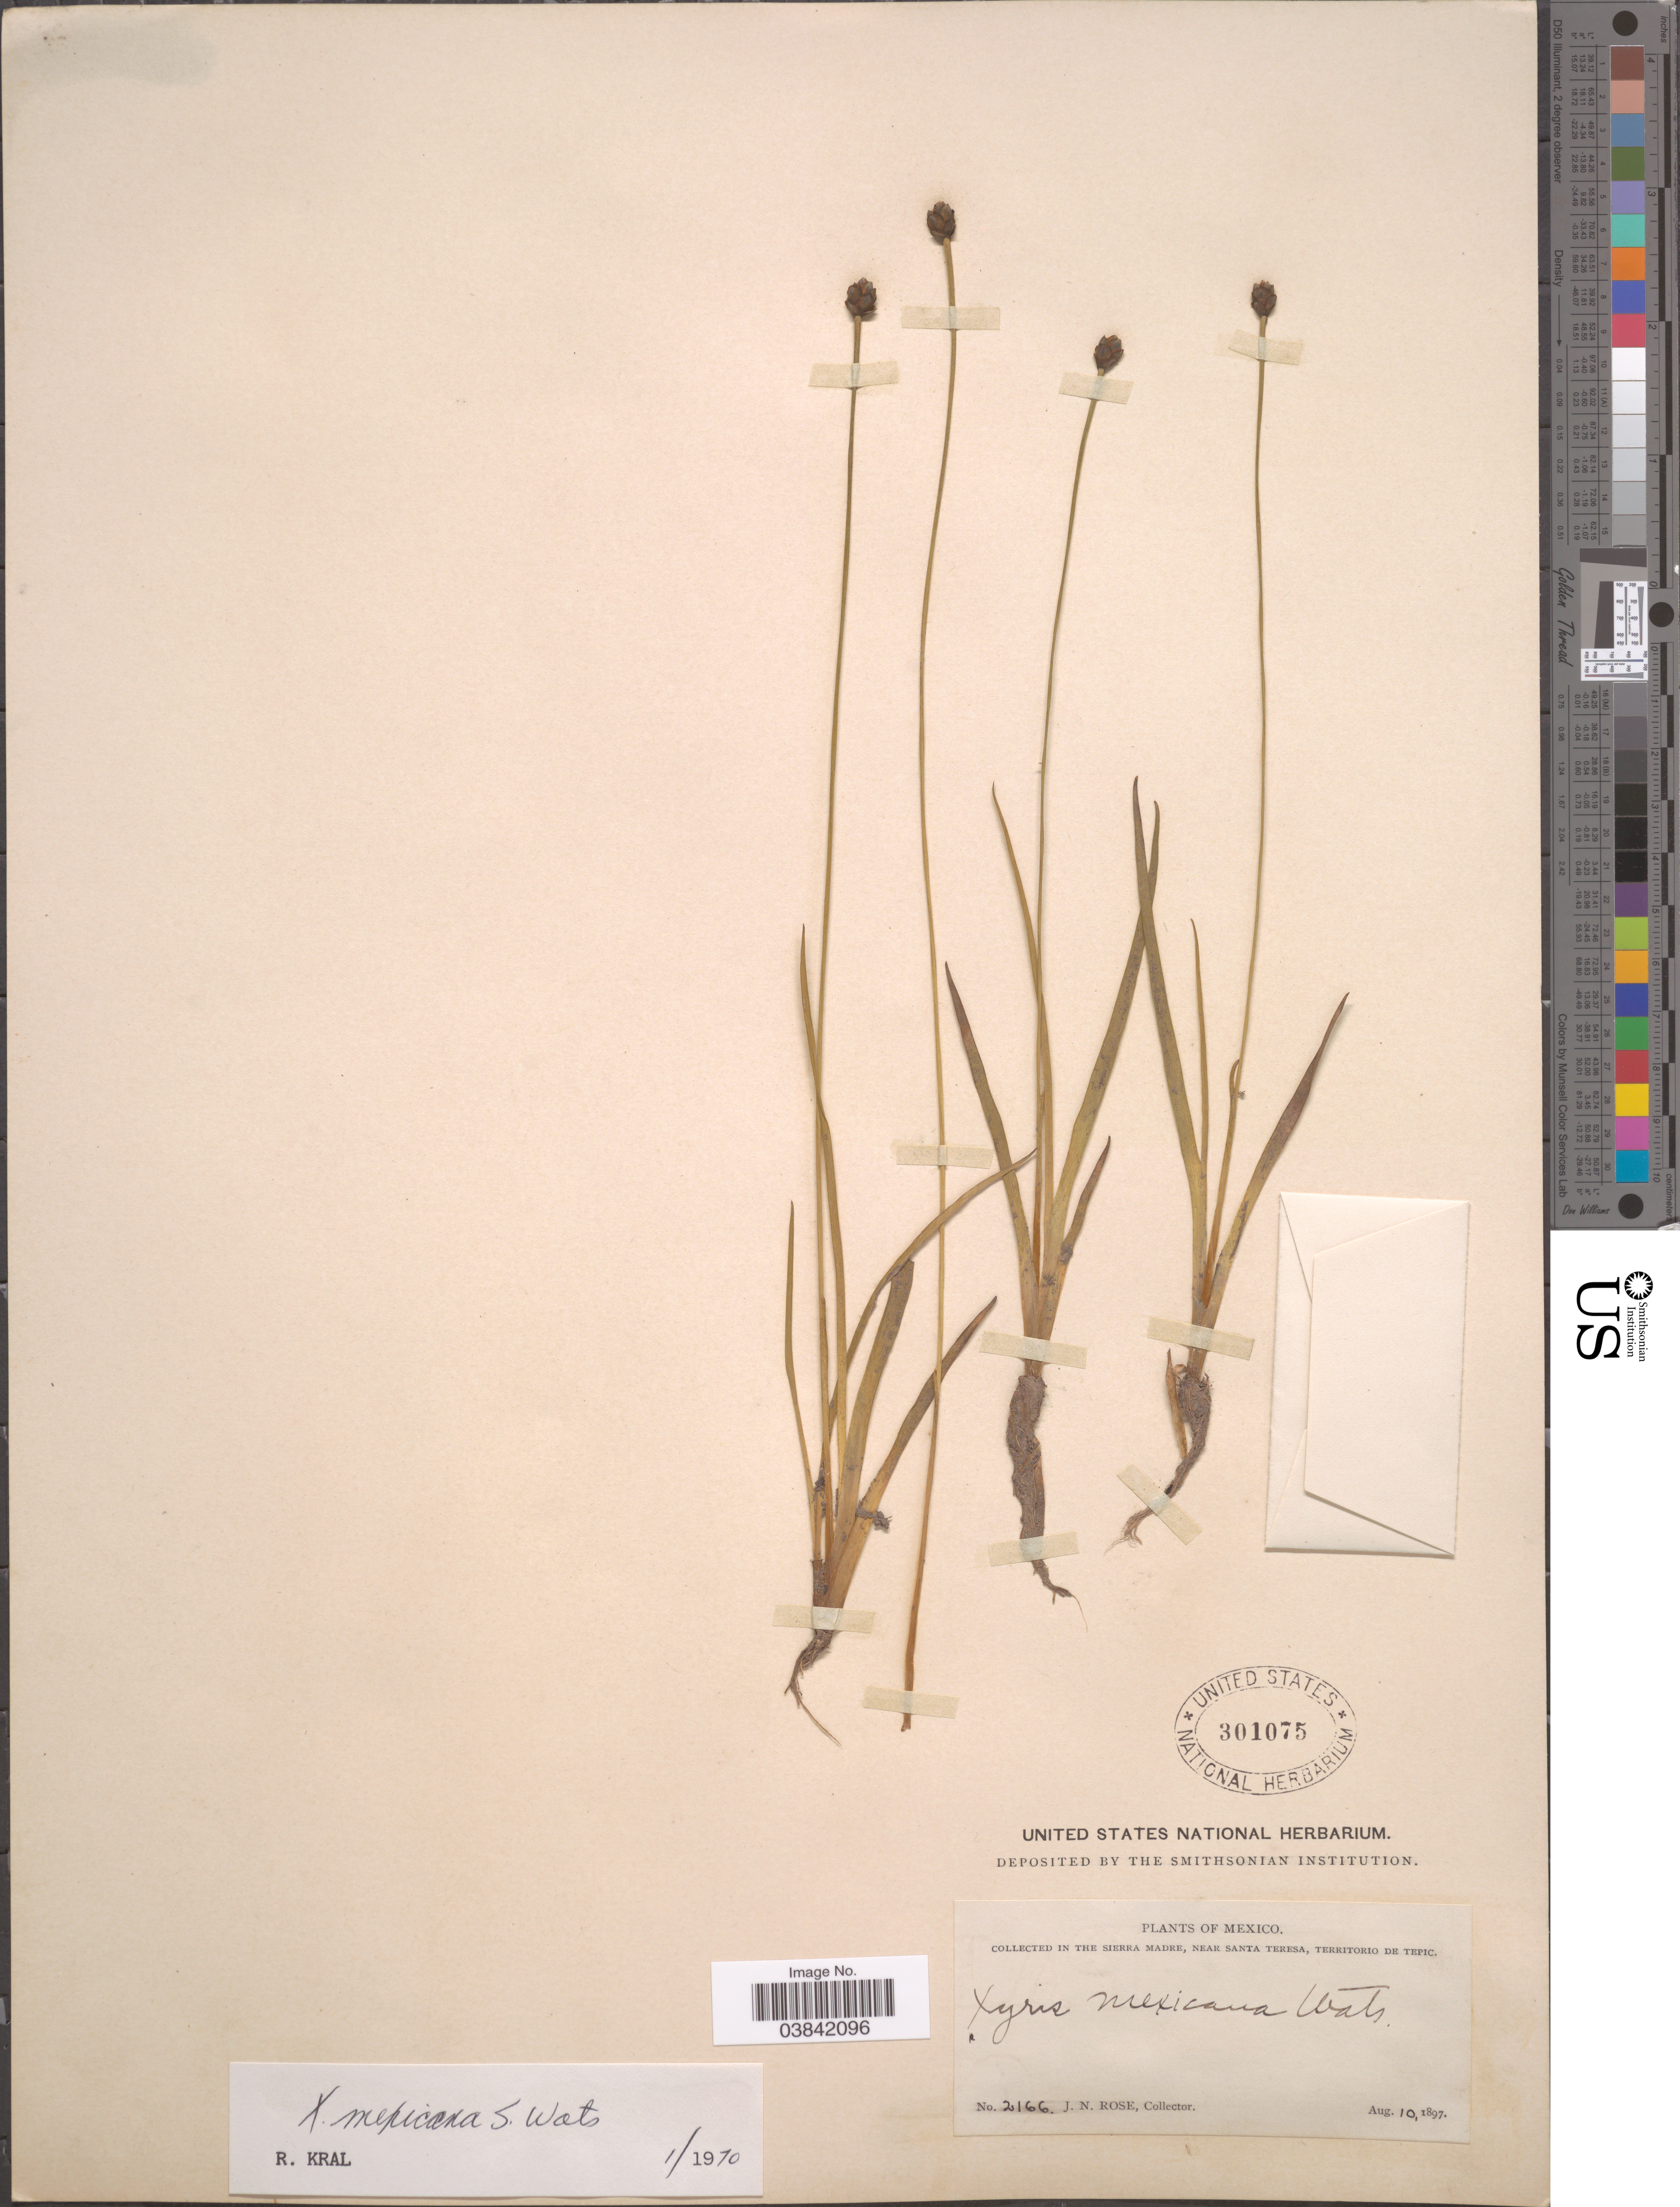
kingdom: Plantae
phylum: Tracheophyta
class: Liliopsida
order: Poales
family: Xyridaceae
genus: Xyris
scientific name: Xyris mexicana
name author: S. Watson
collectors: J. N. Rose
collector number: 2166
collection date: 1897-08-10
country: Mexico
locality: In the Sierra Madre, near Santa Teresa, Territorio de Tepic.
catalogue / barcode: US 301075